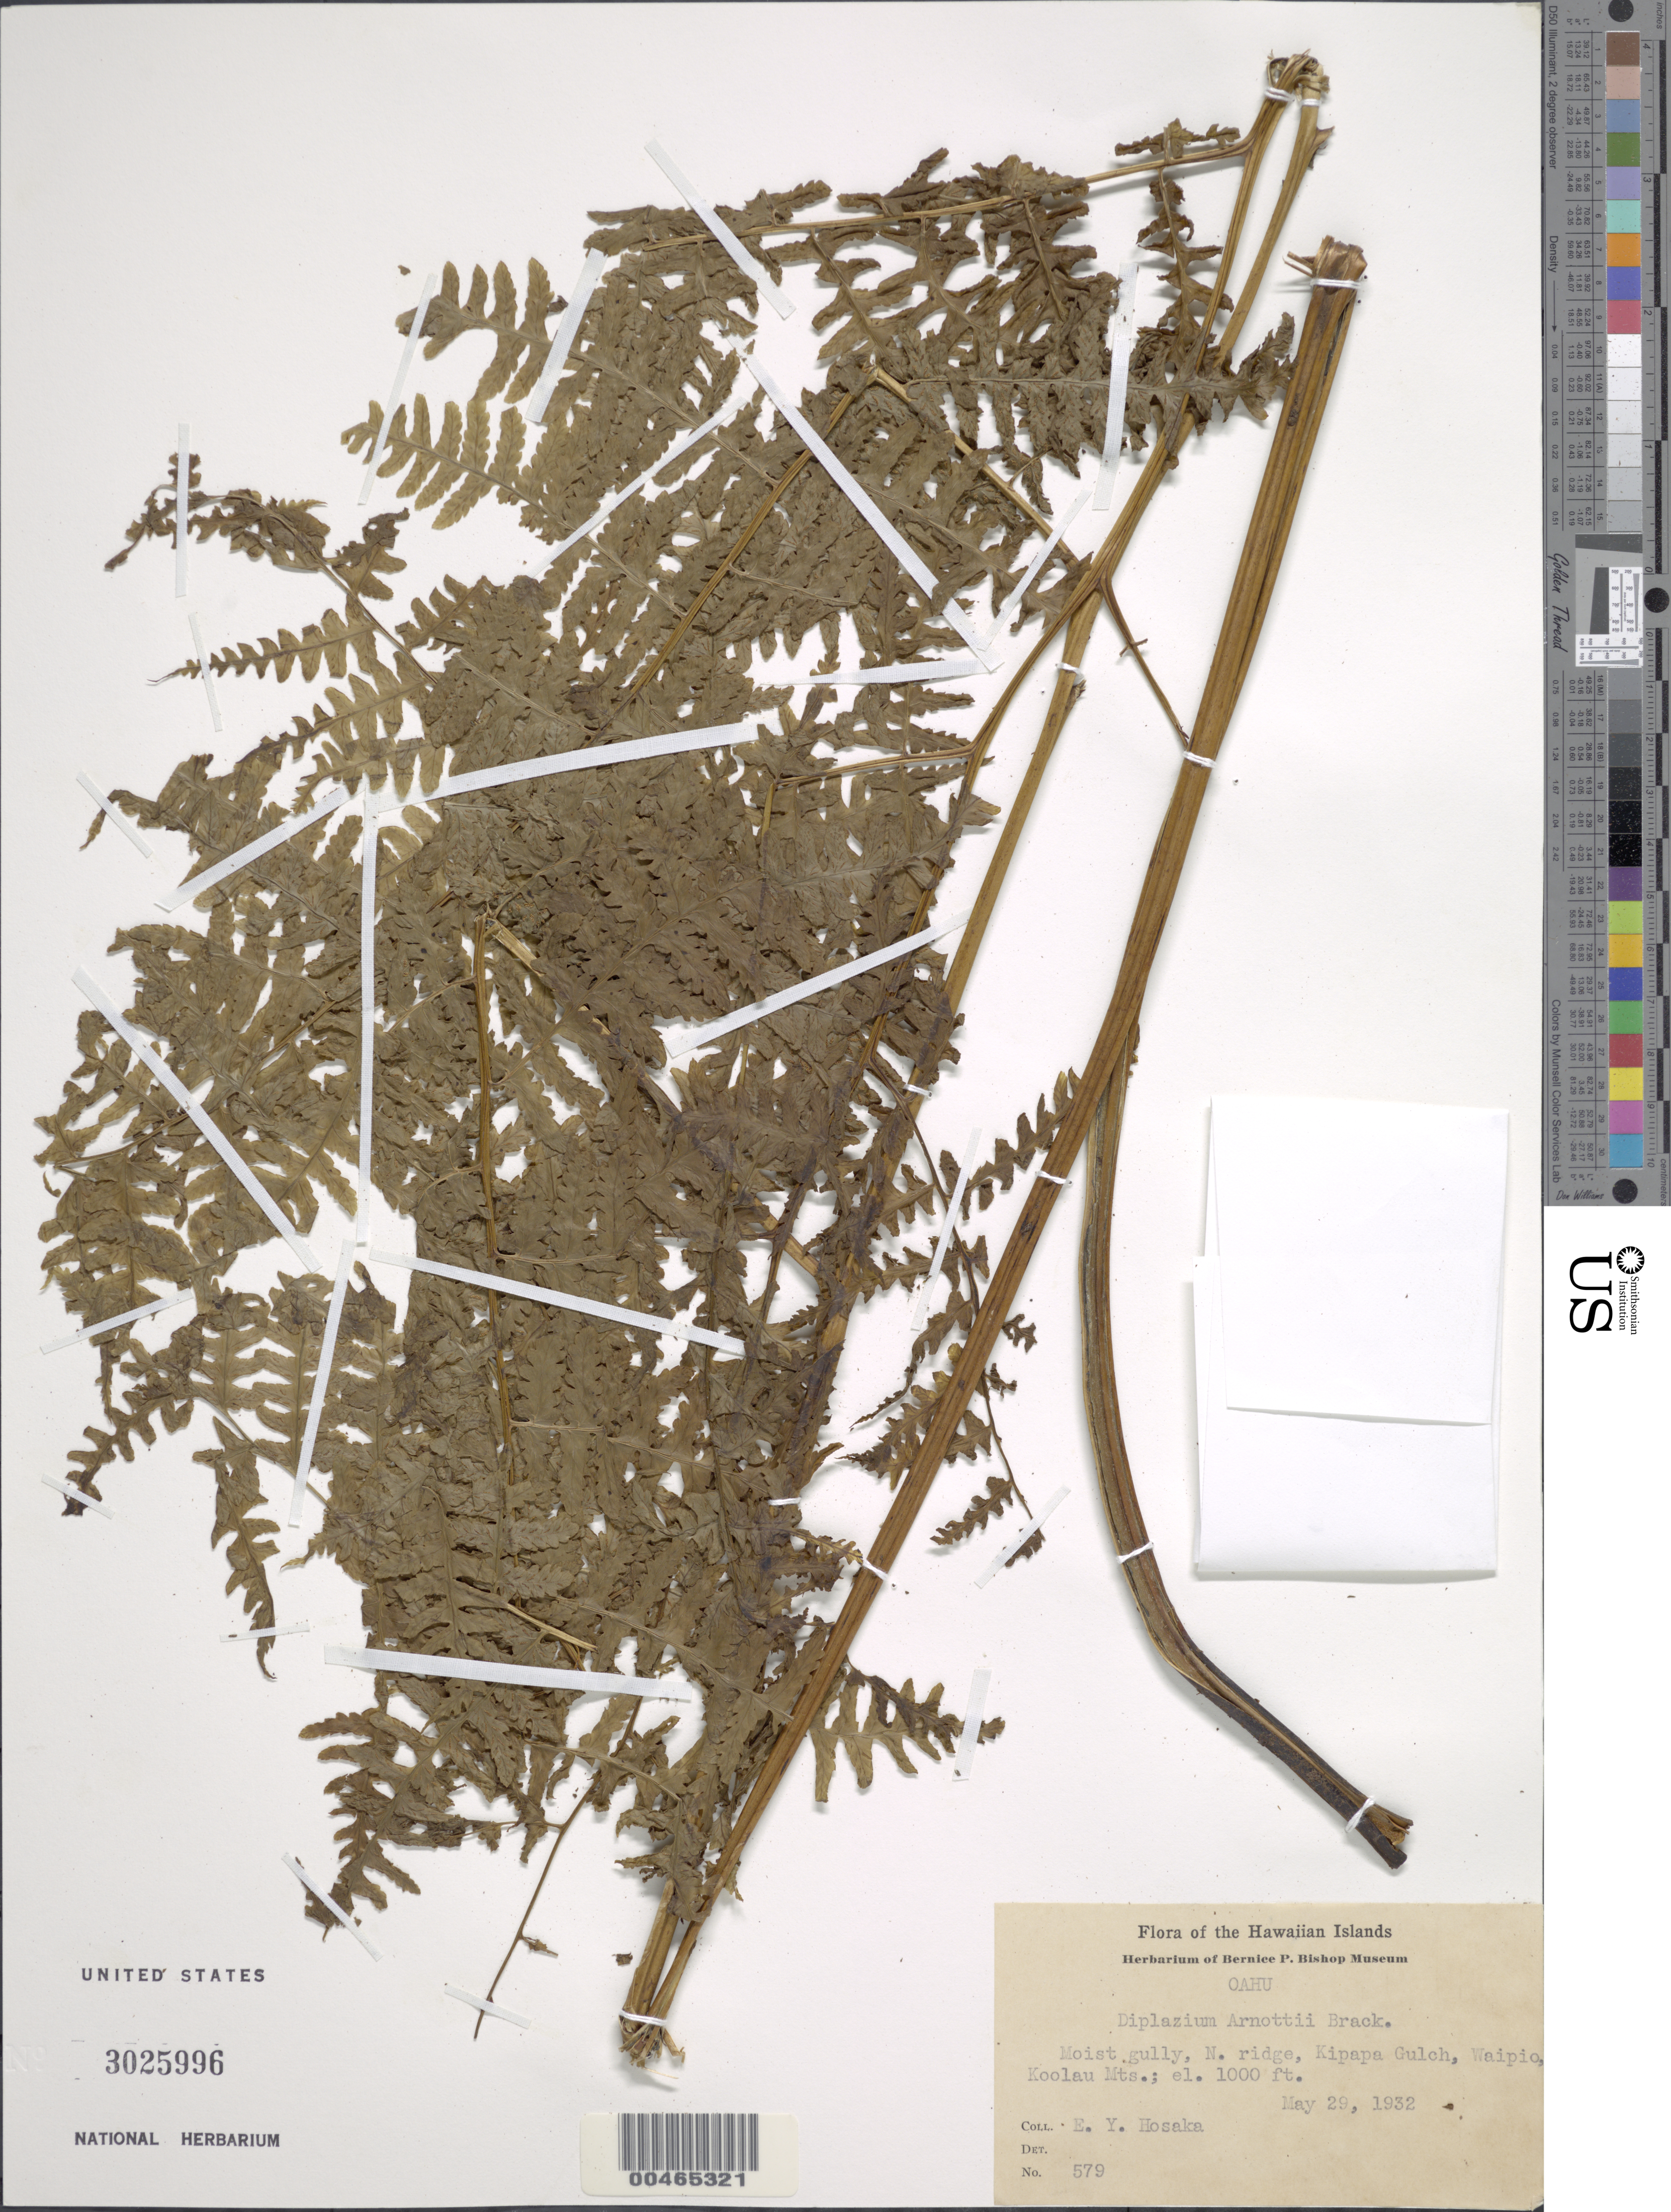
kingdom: Plantae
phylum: Tracheophyta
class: Polypodiopsida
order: Polypodiales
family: Athyriaceae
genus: Diplazium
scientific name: Diplazium sandwichianum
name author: (C. Presl) Diels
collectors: E. Y. Hosaka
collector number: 579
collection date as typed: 29 May 1932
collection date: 1932-05-29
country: United States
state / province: Hawaii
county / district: Honolulu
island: Oahu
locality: N ridge, Kipapa Gulch, Waipio, Koolau Mountains, Oahu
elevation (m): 305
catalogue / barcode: US 3025996